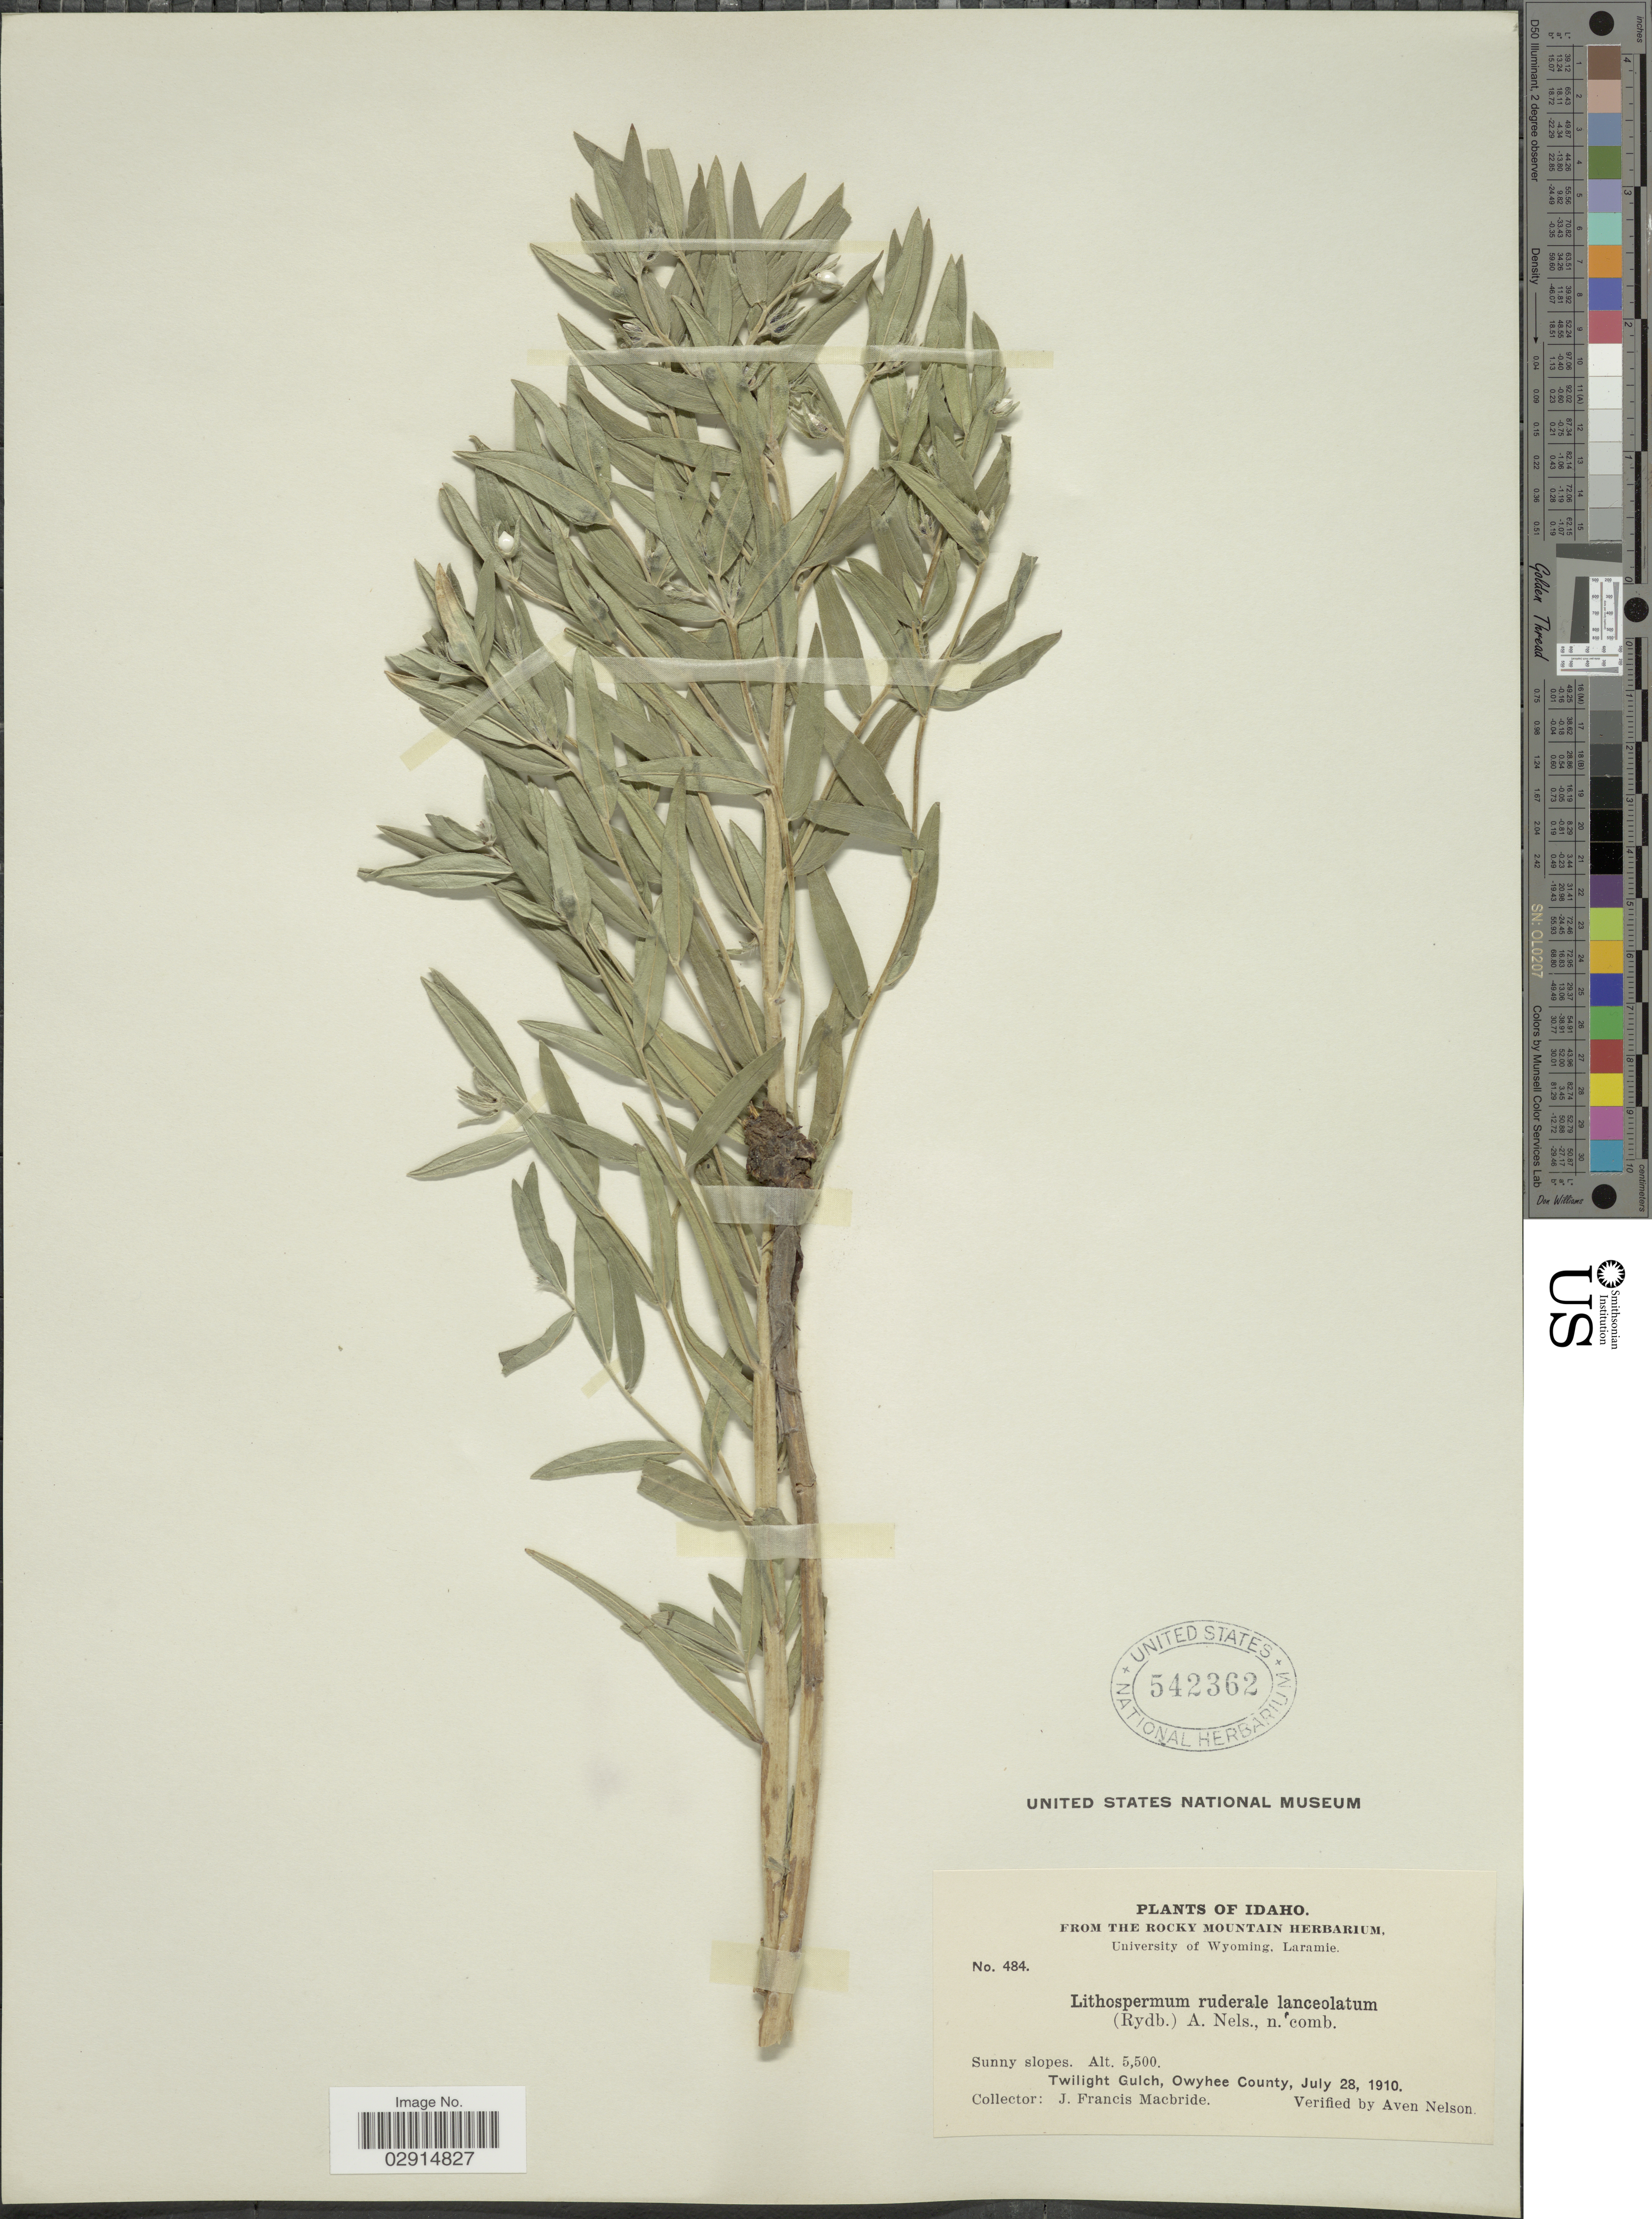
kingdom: Plantae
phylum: Tracheophyta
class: Magnoliopsida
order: Boraginales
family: Boraginaceae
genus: Lithospermum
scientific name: Lithospermum ruderale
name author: Douglas ex Lehm.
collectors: J. F. Macbride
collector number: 484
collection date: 1910-07-28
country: United States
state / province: Idaho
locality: Sunny slopes, Twilight Gulch, Owyhee County.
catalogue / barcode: US 542362